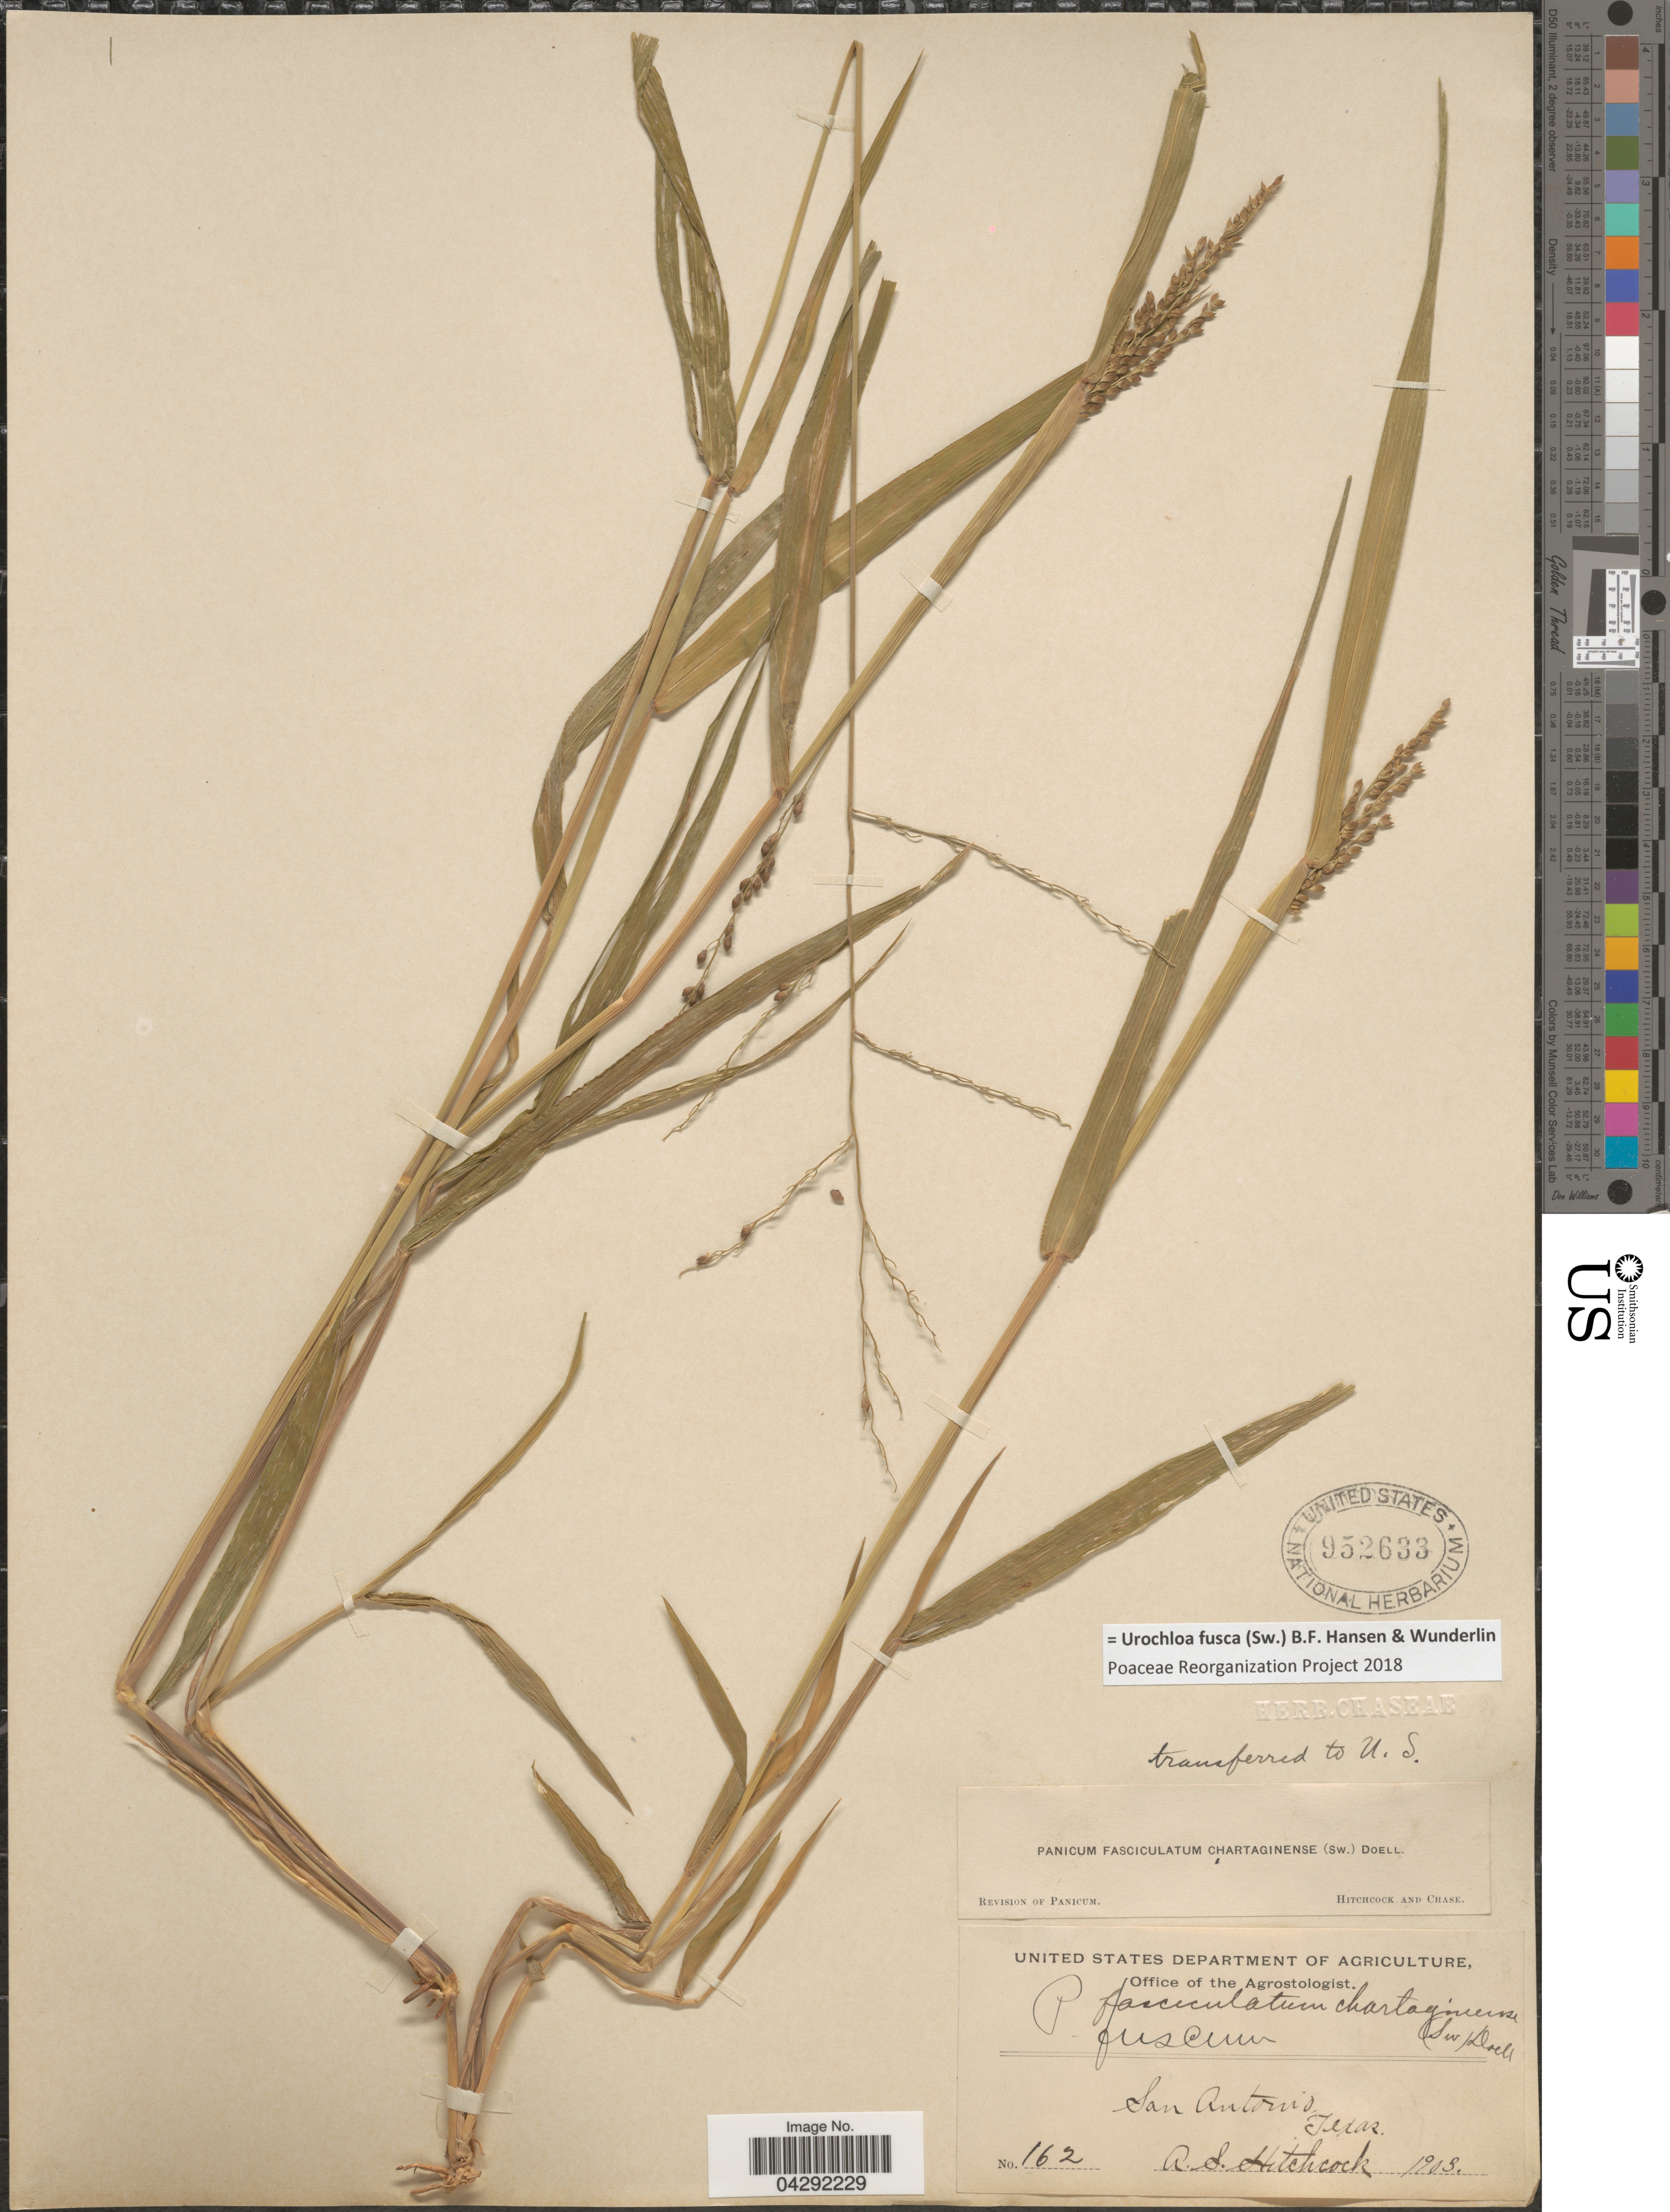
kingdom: Plantae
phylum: Tracheophyta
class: Liliopsida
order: Poales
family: Poaceae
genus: Urochloa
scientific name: Urochloa fusca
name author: (Sw.) B.F. Hansen & Wunderlin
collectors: A. S. Hitchcock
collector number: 162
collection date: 1903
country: United States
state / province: Texas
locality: San Antonio.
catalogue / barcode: US 952633